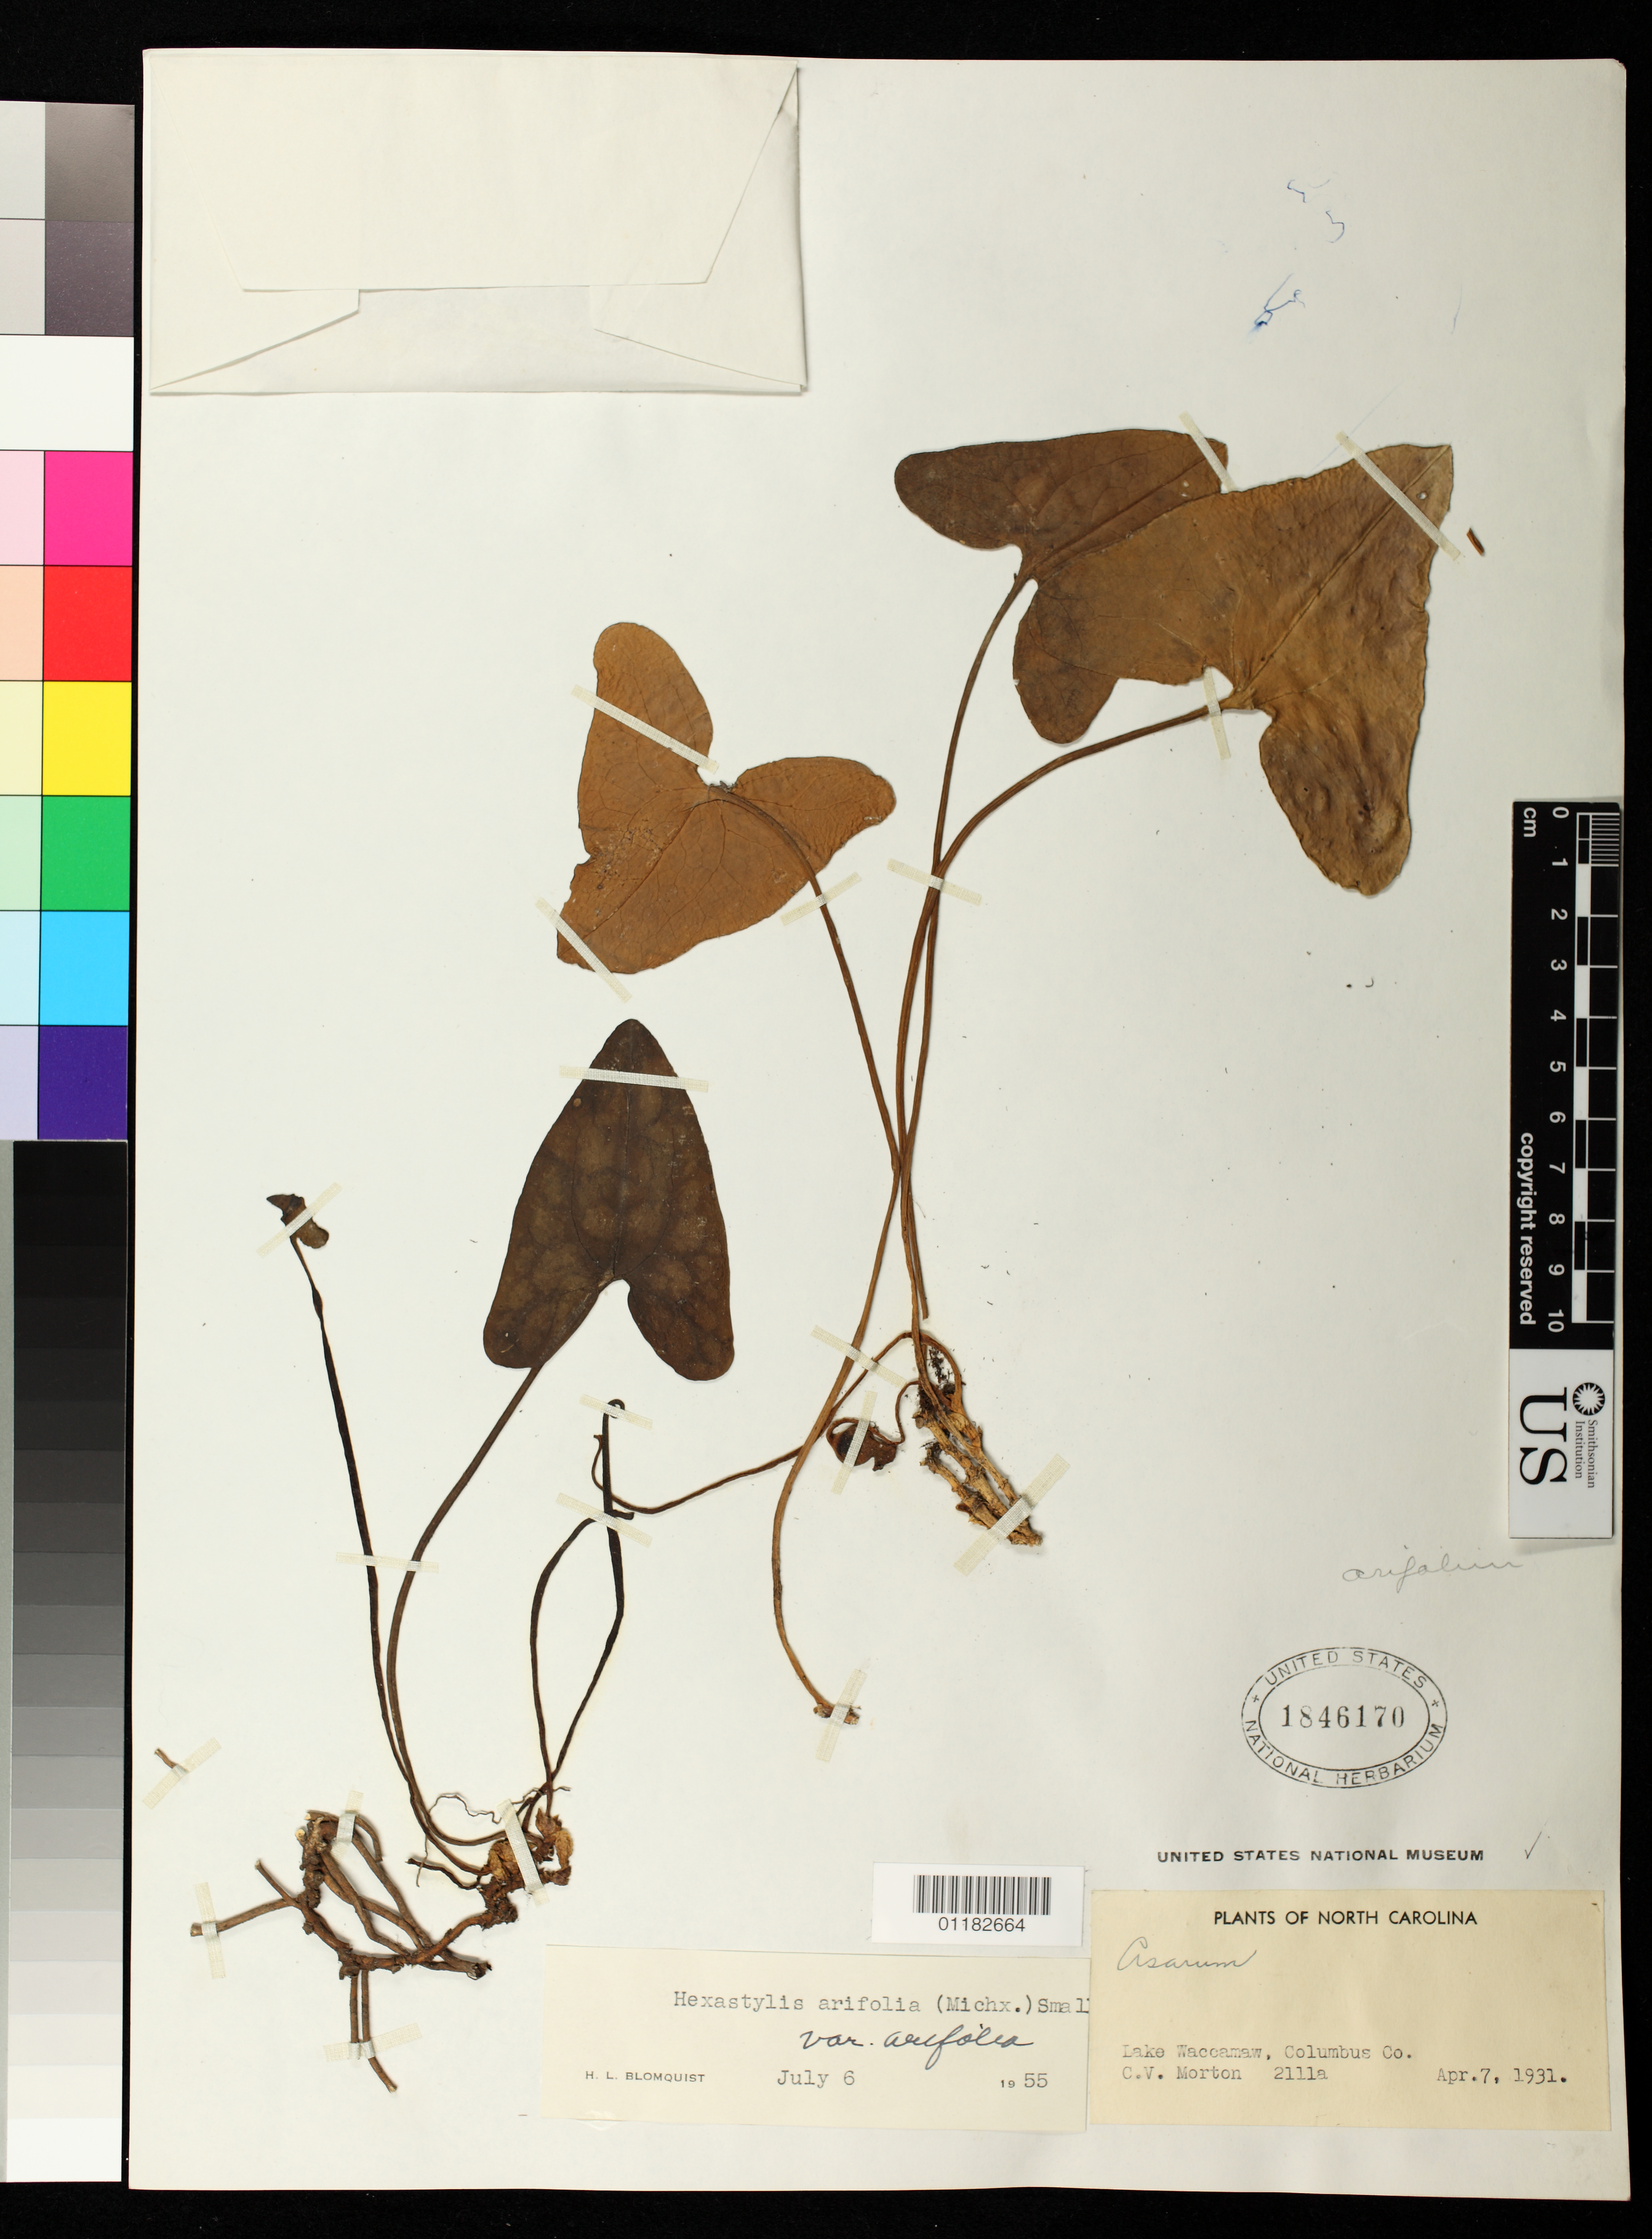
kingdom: Plantae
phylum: Tracheophyta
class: Magnoliopsida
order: Piperales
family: Aristolochiaceae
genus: Hexastylis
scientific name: Hexastylis arifolia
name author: (Michx.) Small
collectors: C. V. Morton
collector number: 2111a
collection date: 1931-04-07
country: United States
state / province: North Carolina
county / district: Columbus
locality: Lake Waccamaw, Columbus County.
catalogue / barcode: US 1846170